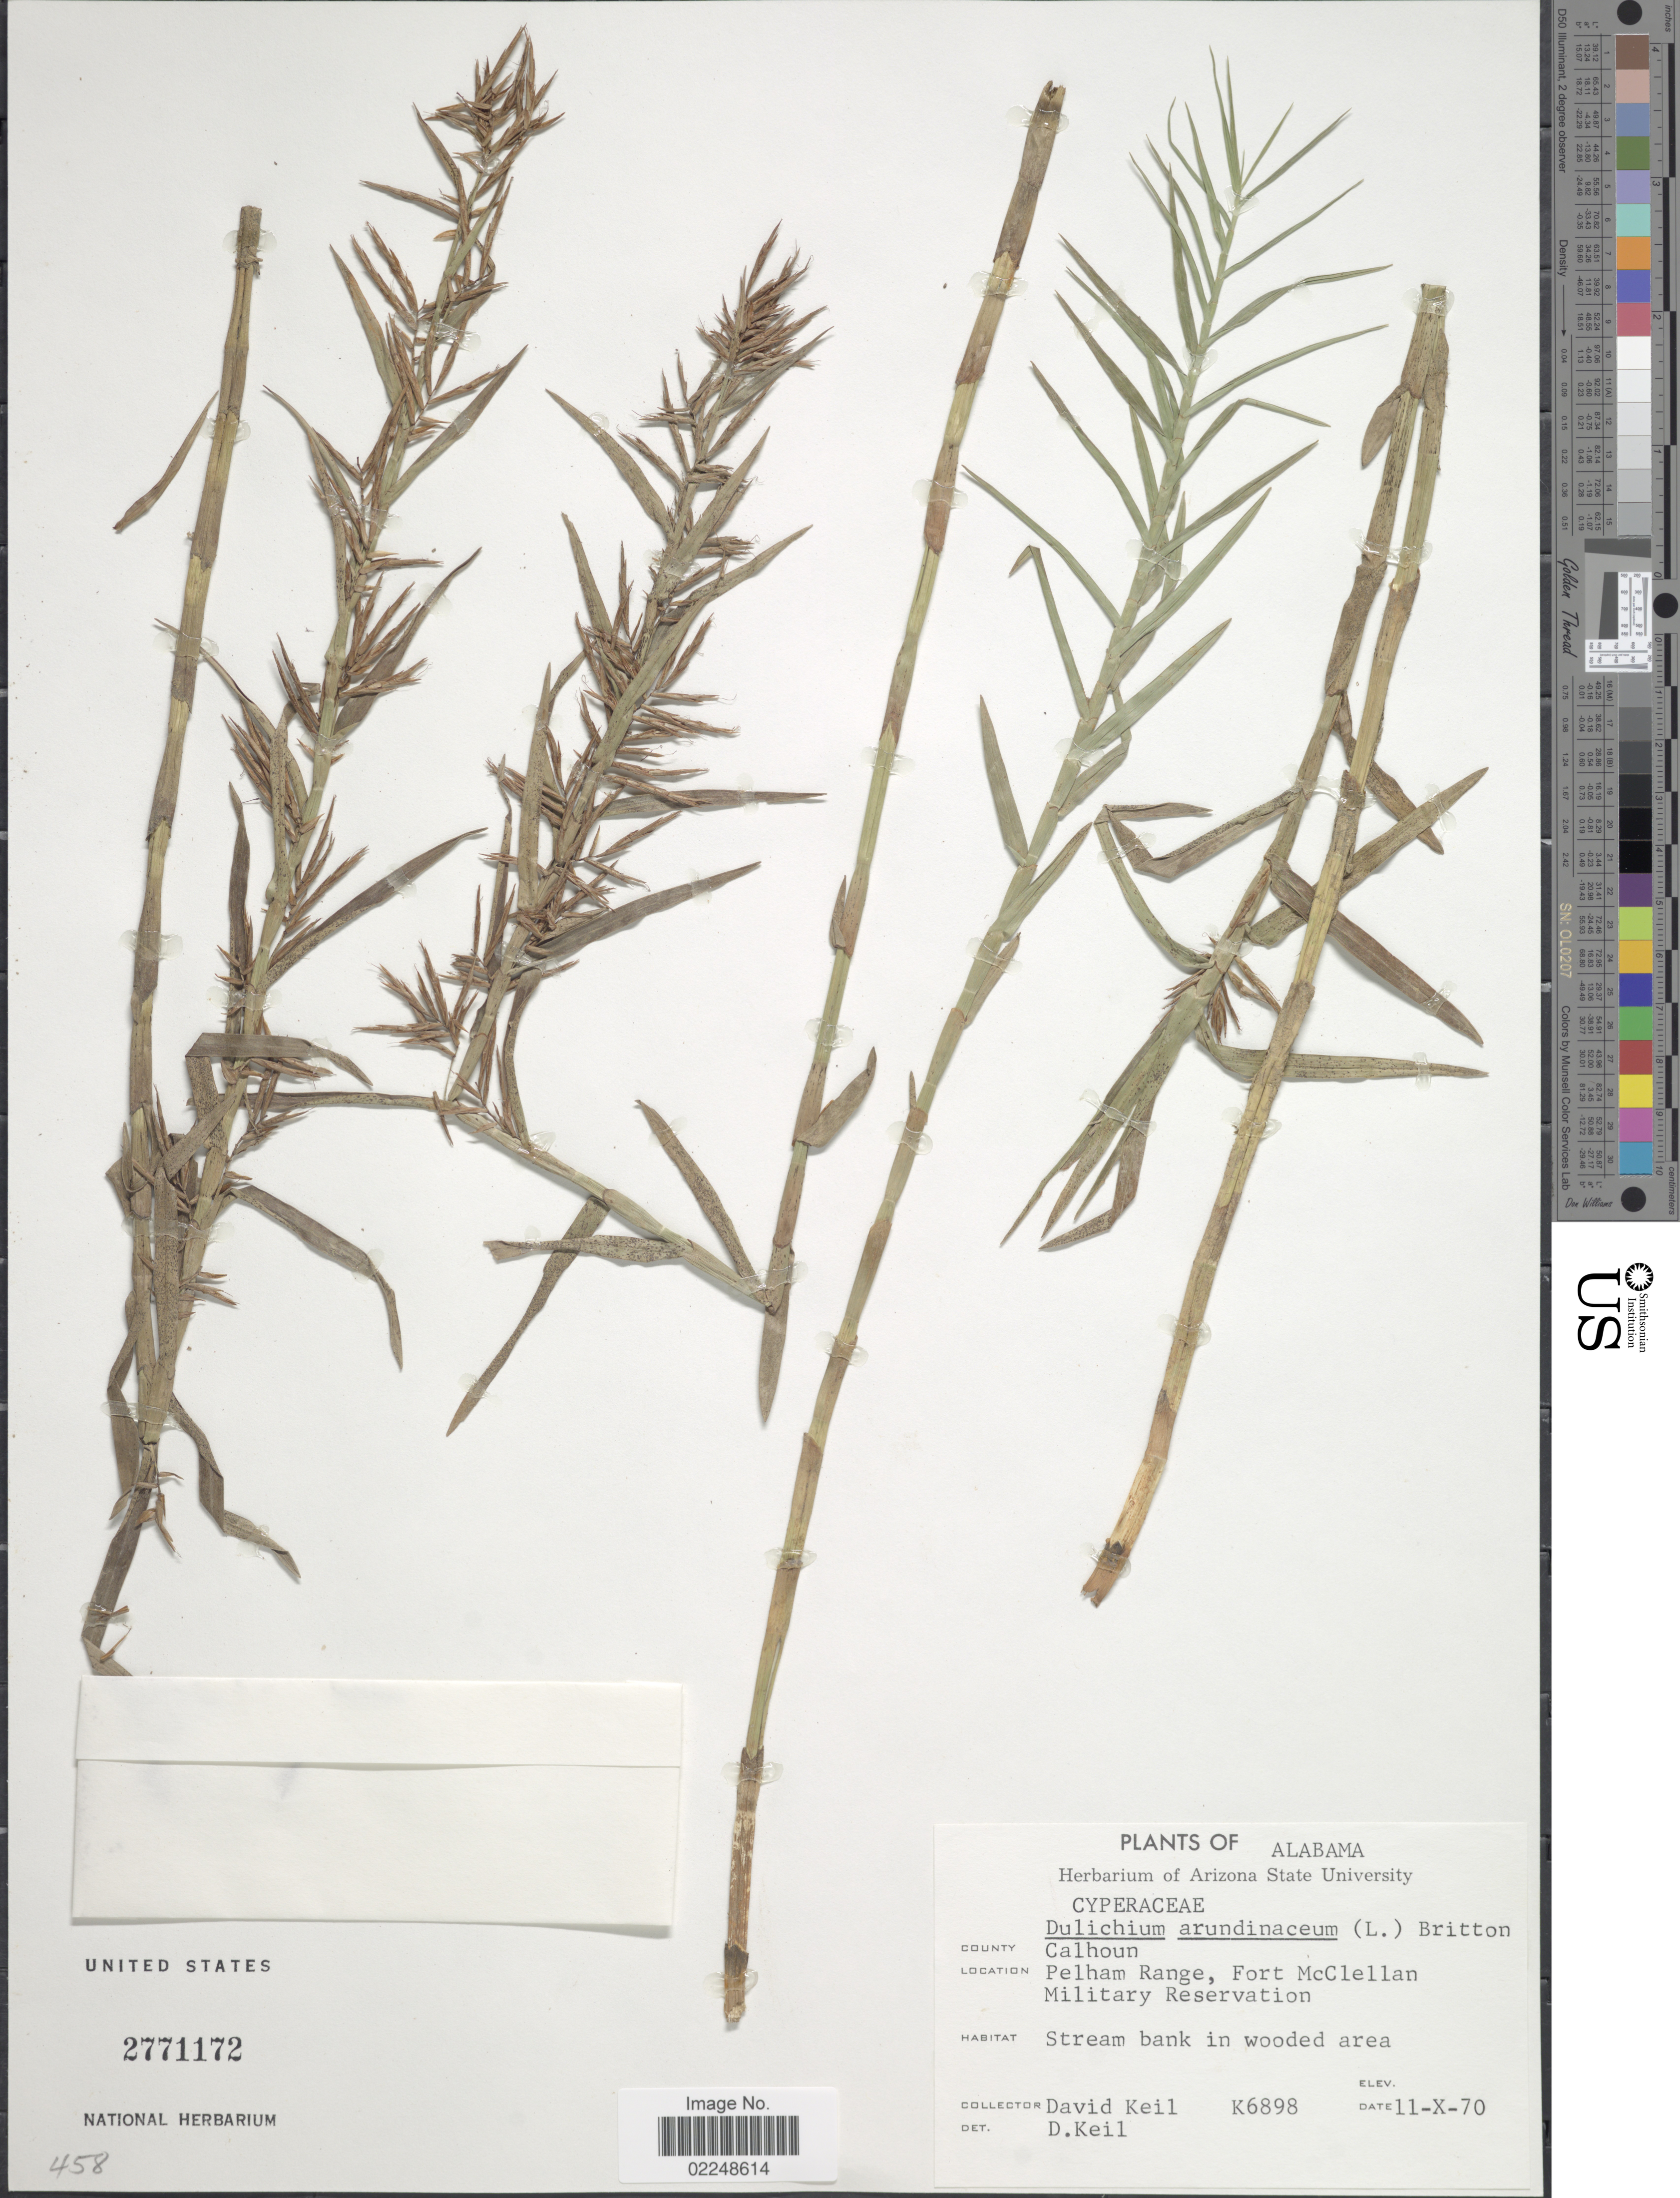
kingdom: Plantae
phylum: Tracheophyta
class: Liliopsida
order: Poales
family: Cyperaceae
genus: Dulichium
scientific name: Dulichium arundinaceum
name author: (L.) Britton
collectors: D. J. Keil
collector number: J6898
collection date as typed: Transcribed d/m/y: 11/10/70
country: United States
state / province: Alabama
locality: Pelham Range, Fort McClellan, Military Reservation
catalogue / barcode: US 2771172